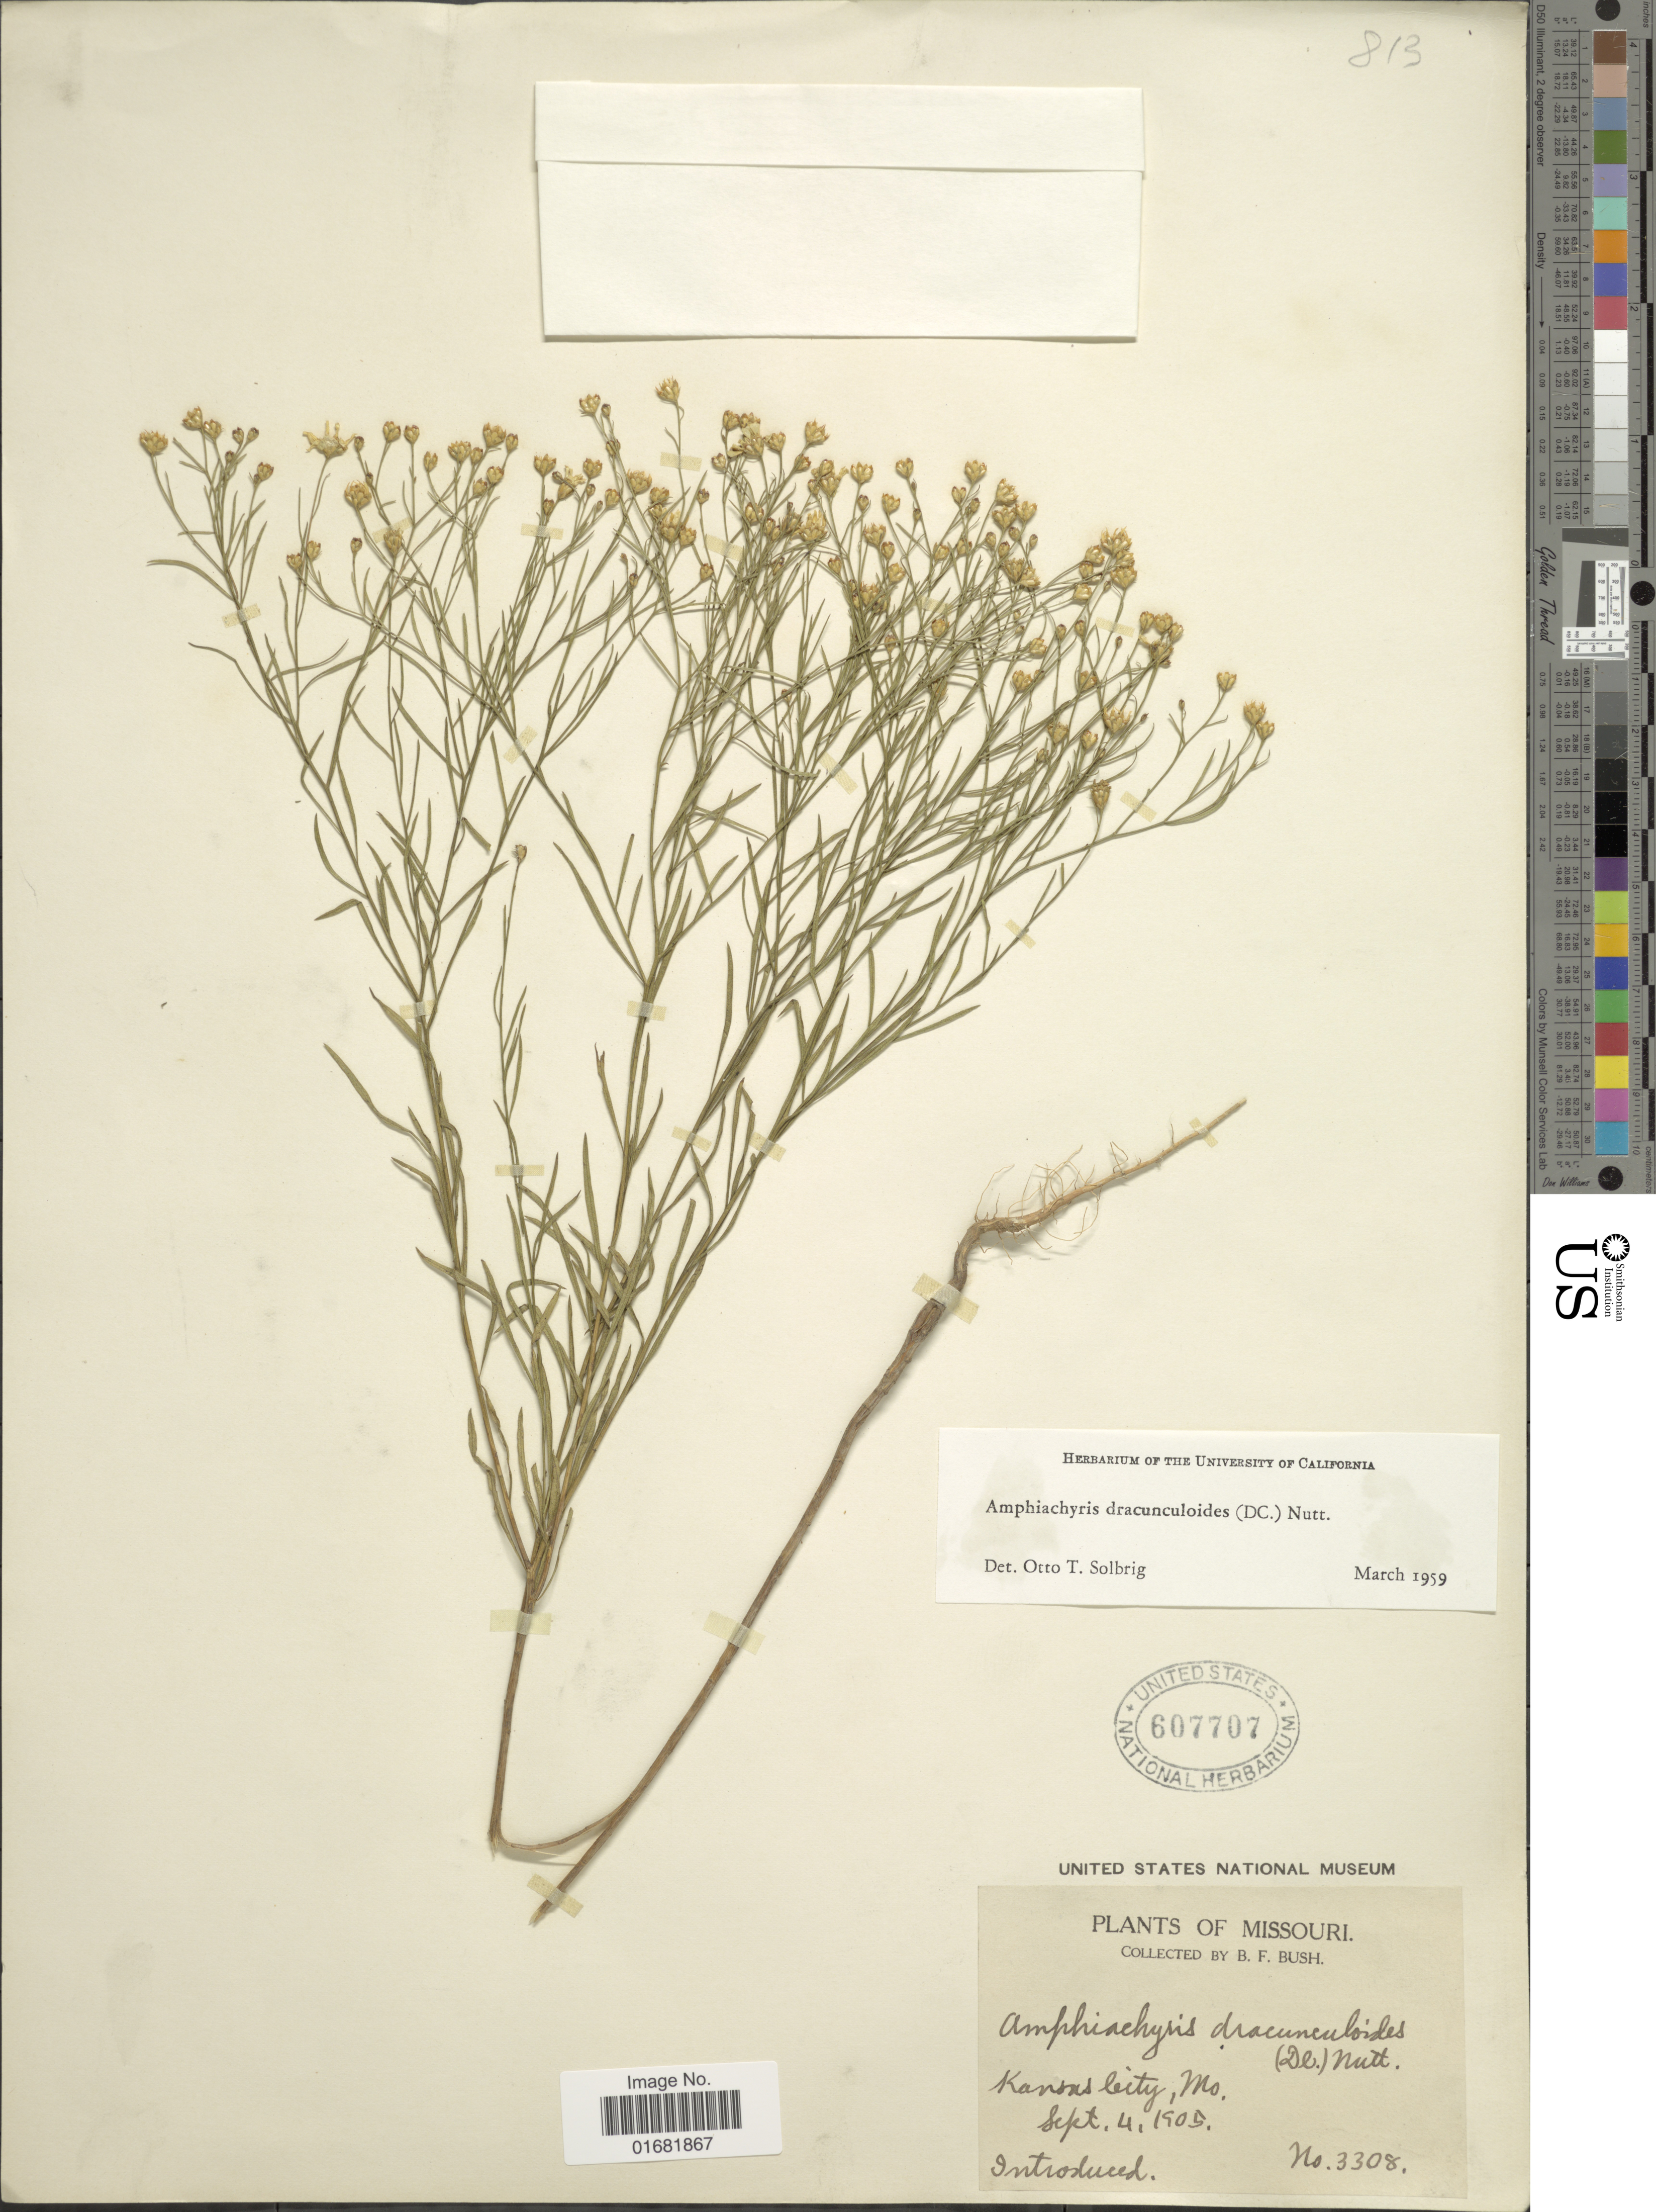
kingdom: Plantae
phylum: Tracheophyta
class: Magnoliopsida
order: Asterales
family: Asteraceae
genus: Amphiachyris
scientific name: Amphiachyris dracunculoides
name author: (DC.) Nutt.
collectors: B. F. Bush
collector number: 3308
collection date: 1905-09-04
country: United States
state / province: Missouri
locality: Kansas City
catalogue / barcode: US 607707